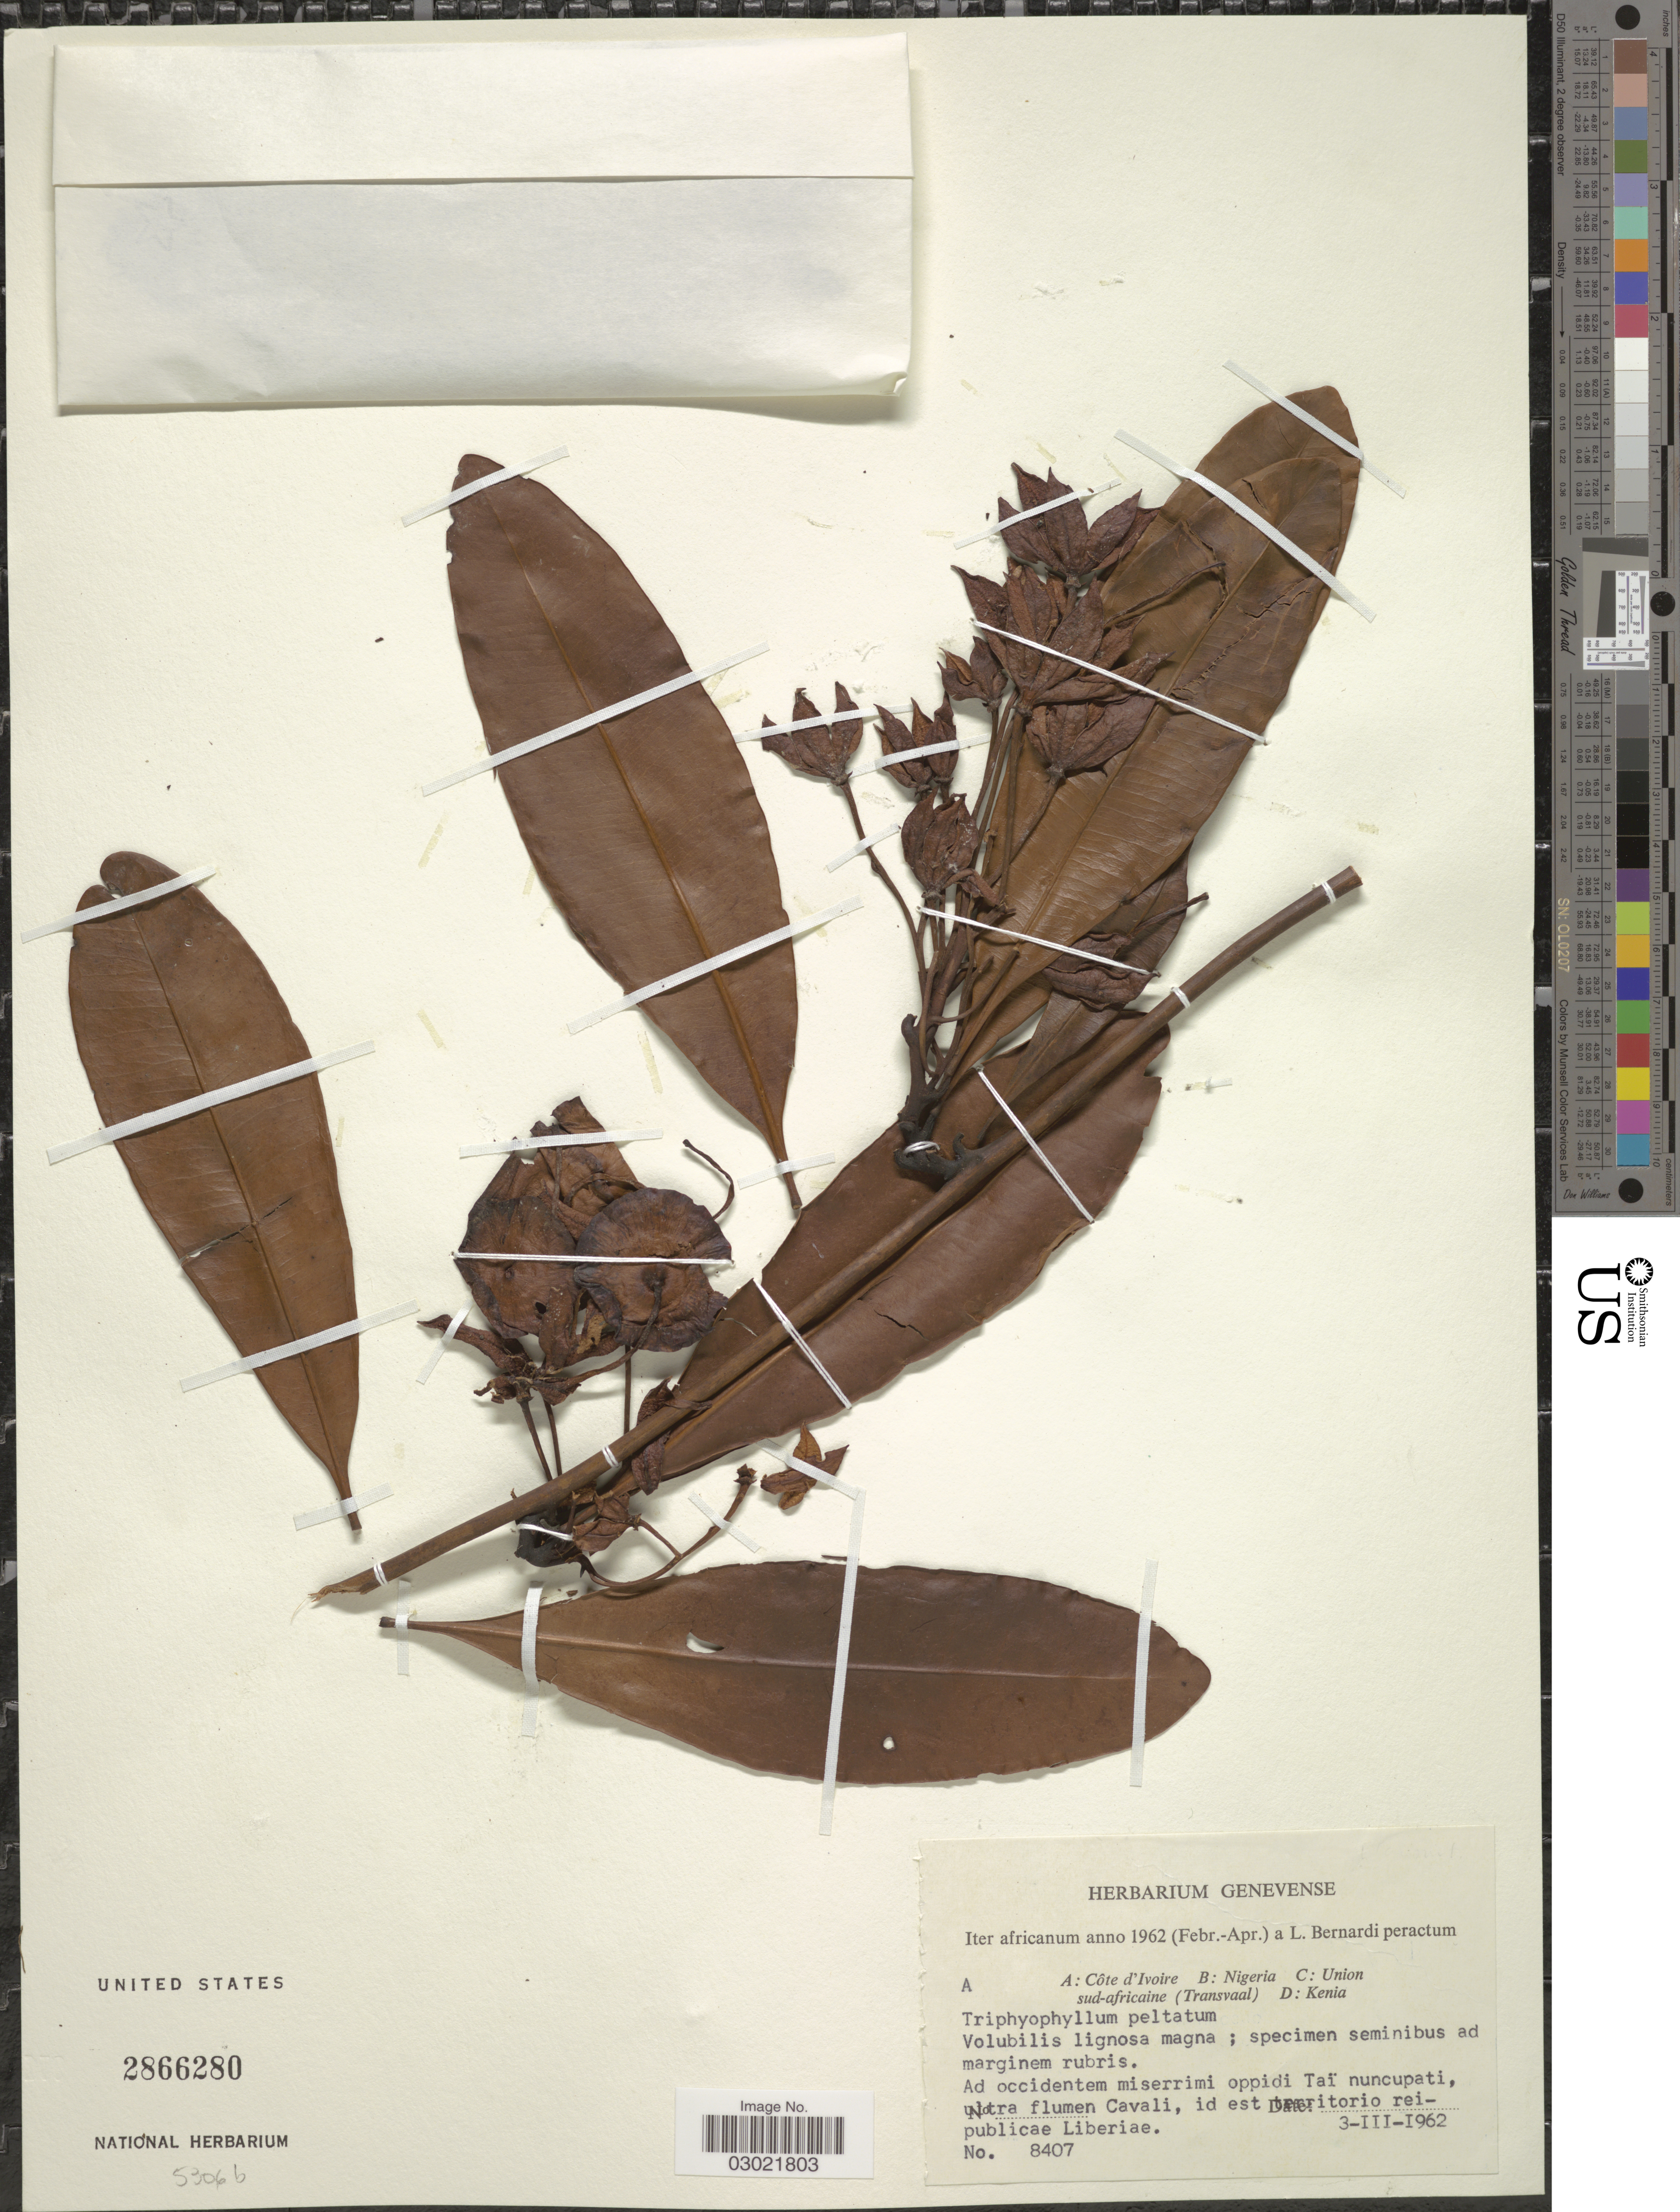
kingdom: Plantae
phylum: Tracheophyta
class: Magnoliopsida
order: Caryophyllales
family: Dioncophyllaceae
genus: Triphyophyllum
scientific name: Triphyophyllum peltatum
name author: (Hutch. & Dalziel) Airy Shaw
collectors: L. Bernardi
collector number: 8407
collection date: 1962-03-03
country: Ivory Coast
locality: Ad occidentem miserrimi oppidi Taï nuncupati, ultra flumen Cavali, id est territorio reipublicae Liberiae.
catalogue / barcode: US 2866280